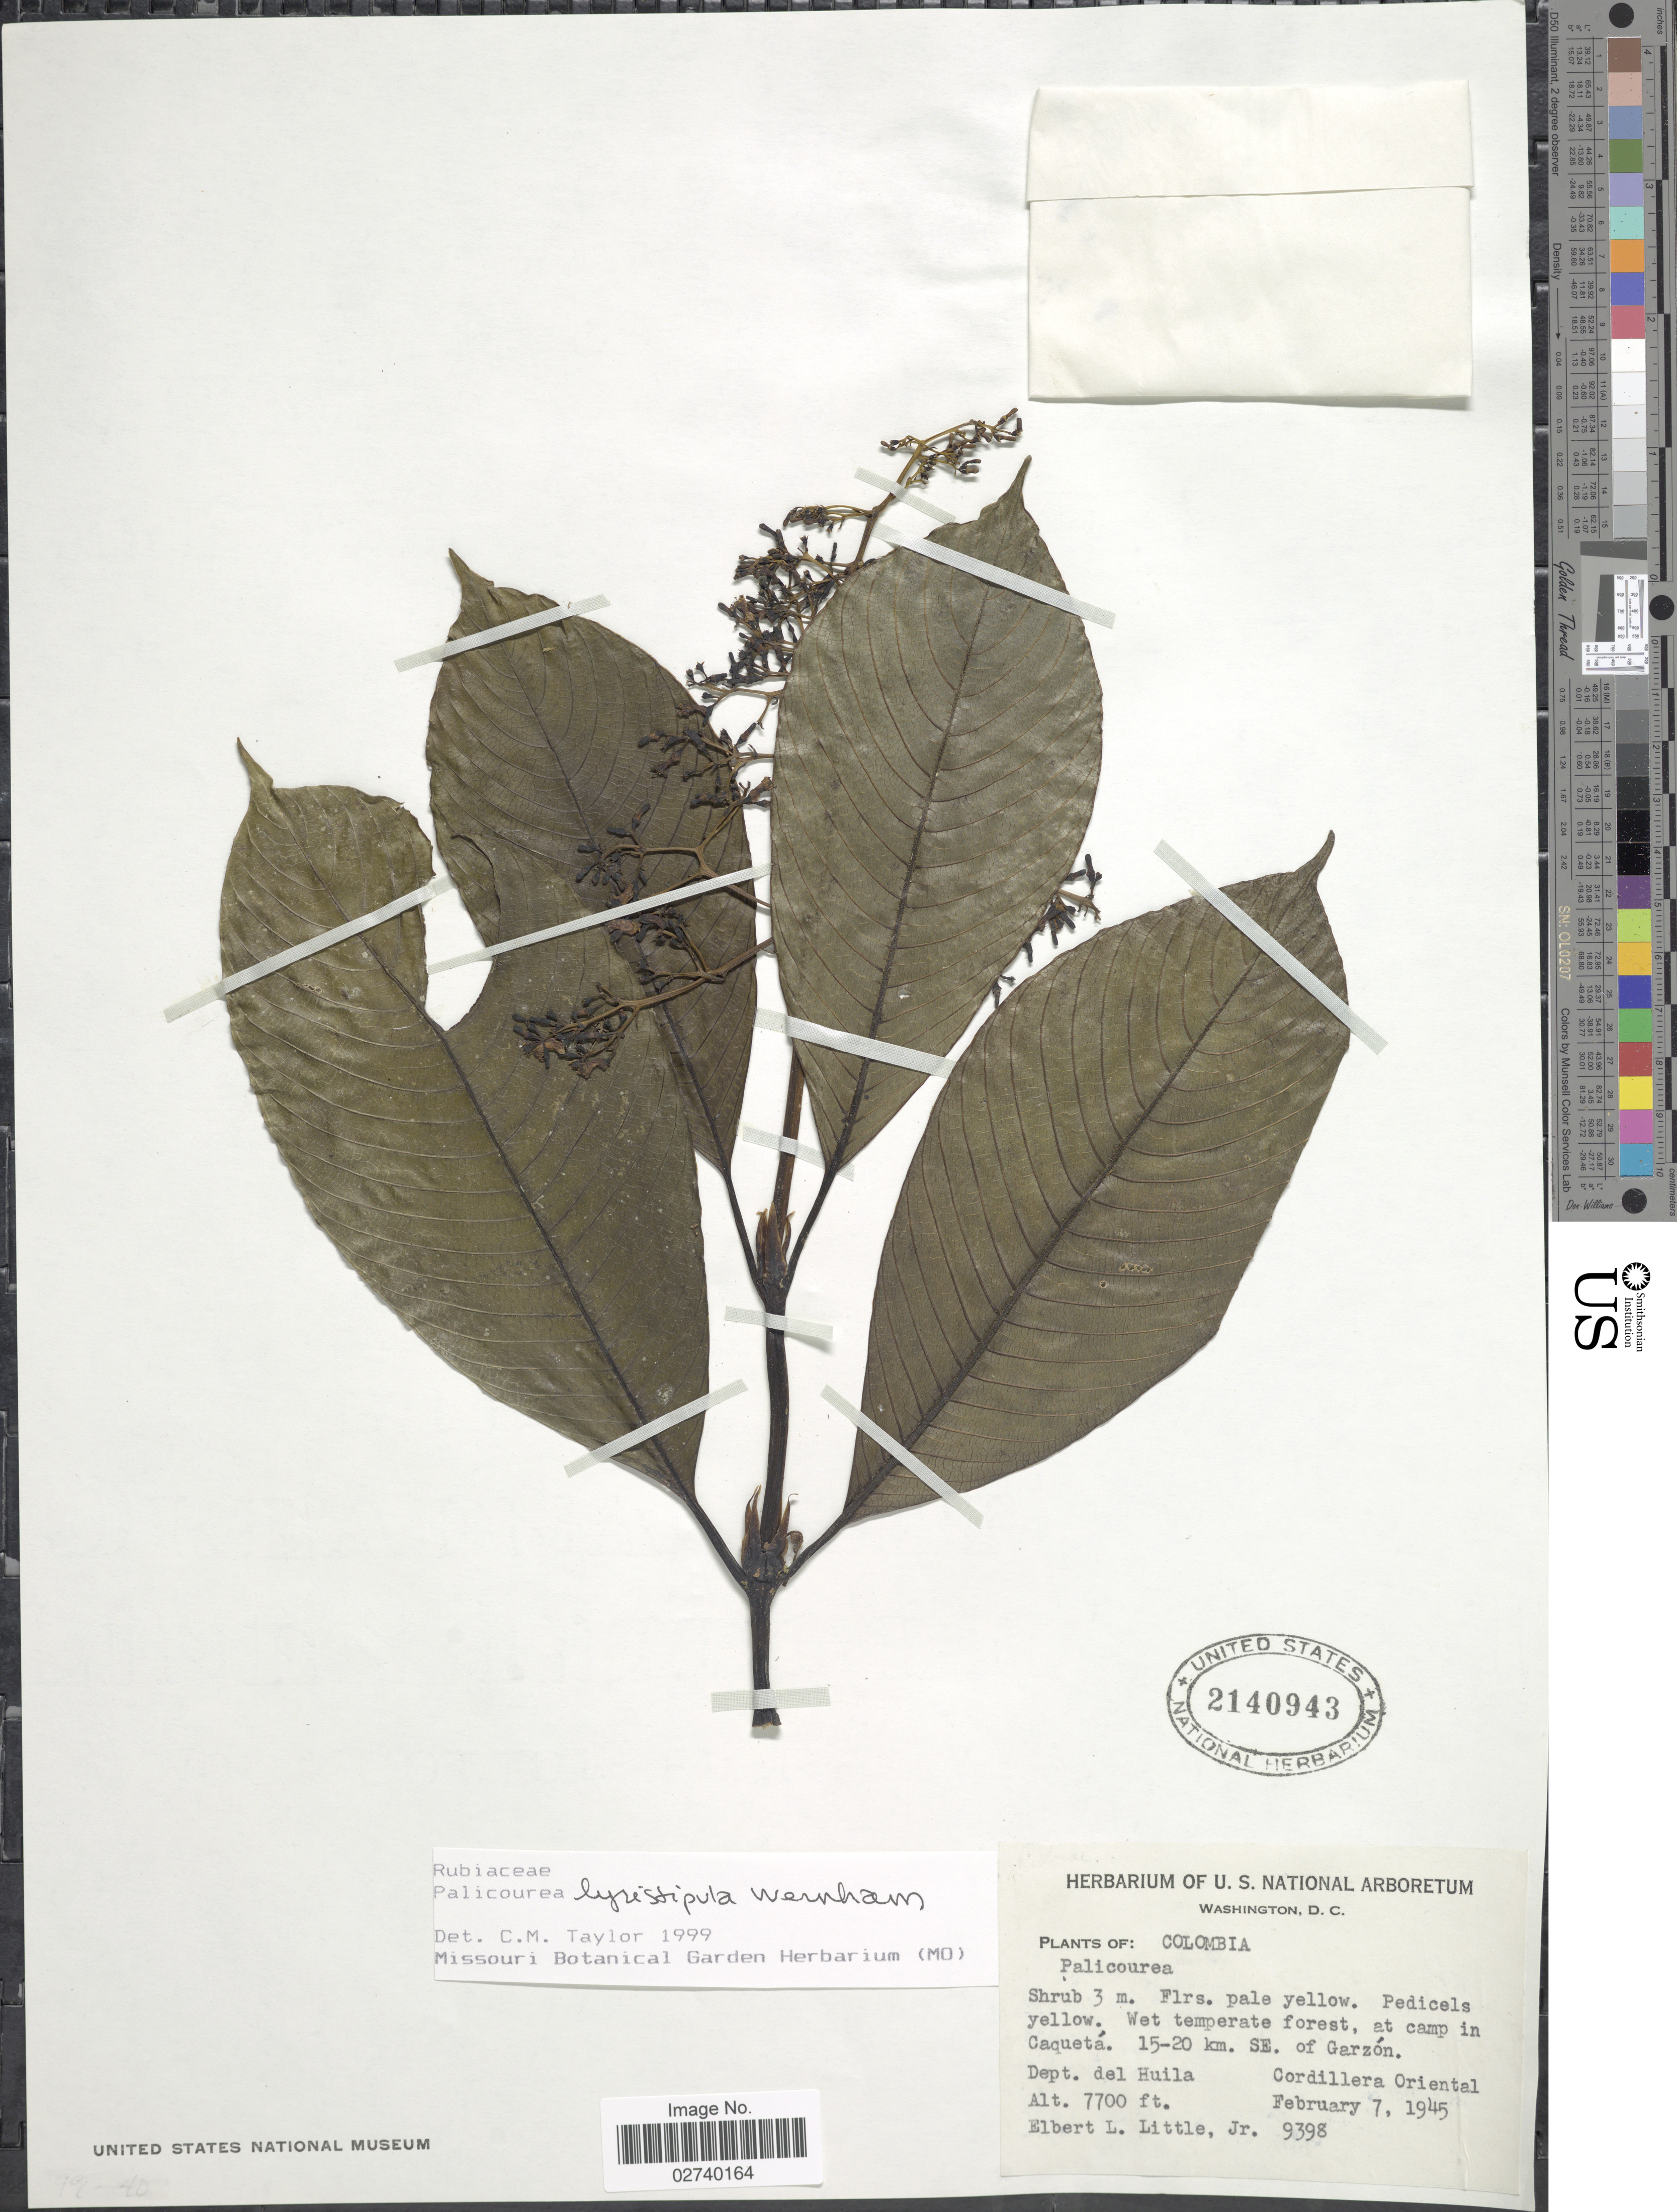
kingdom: Plantae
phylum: Tracheophyta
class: Magnoliopsida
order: Gentianales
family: Rubiaceae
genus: Palicourea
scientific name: Palicourea lyristipula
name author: Wernham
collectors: E. L. Little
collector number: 9398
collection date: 1945-02-07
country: Colombia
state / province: Huila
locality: Wet temperate forest, at camp in Caqueta, 15-20 km. SE. of Garzon, Cordillera Oriental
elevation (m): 2347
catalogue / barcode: US 2140943